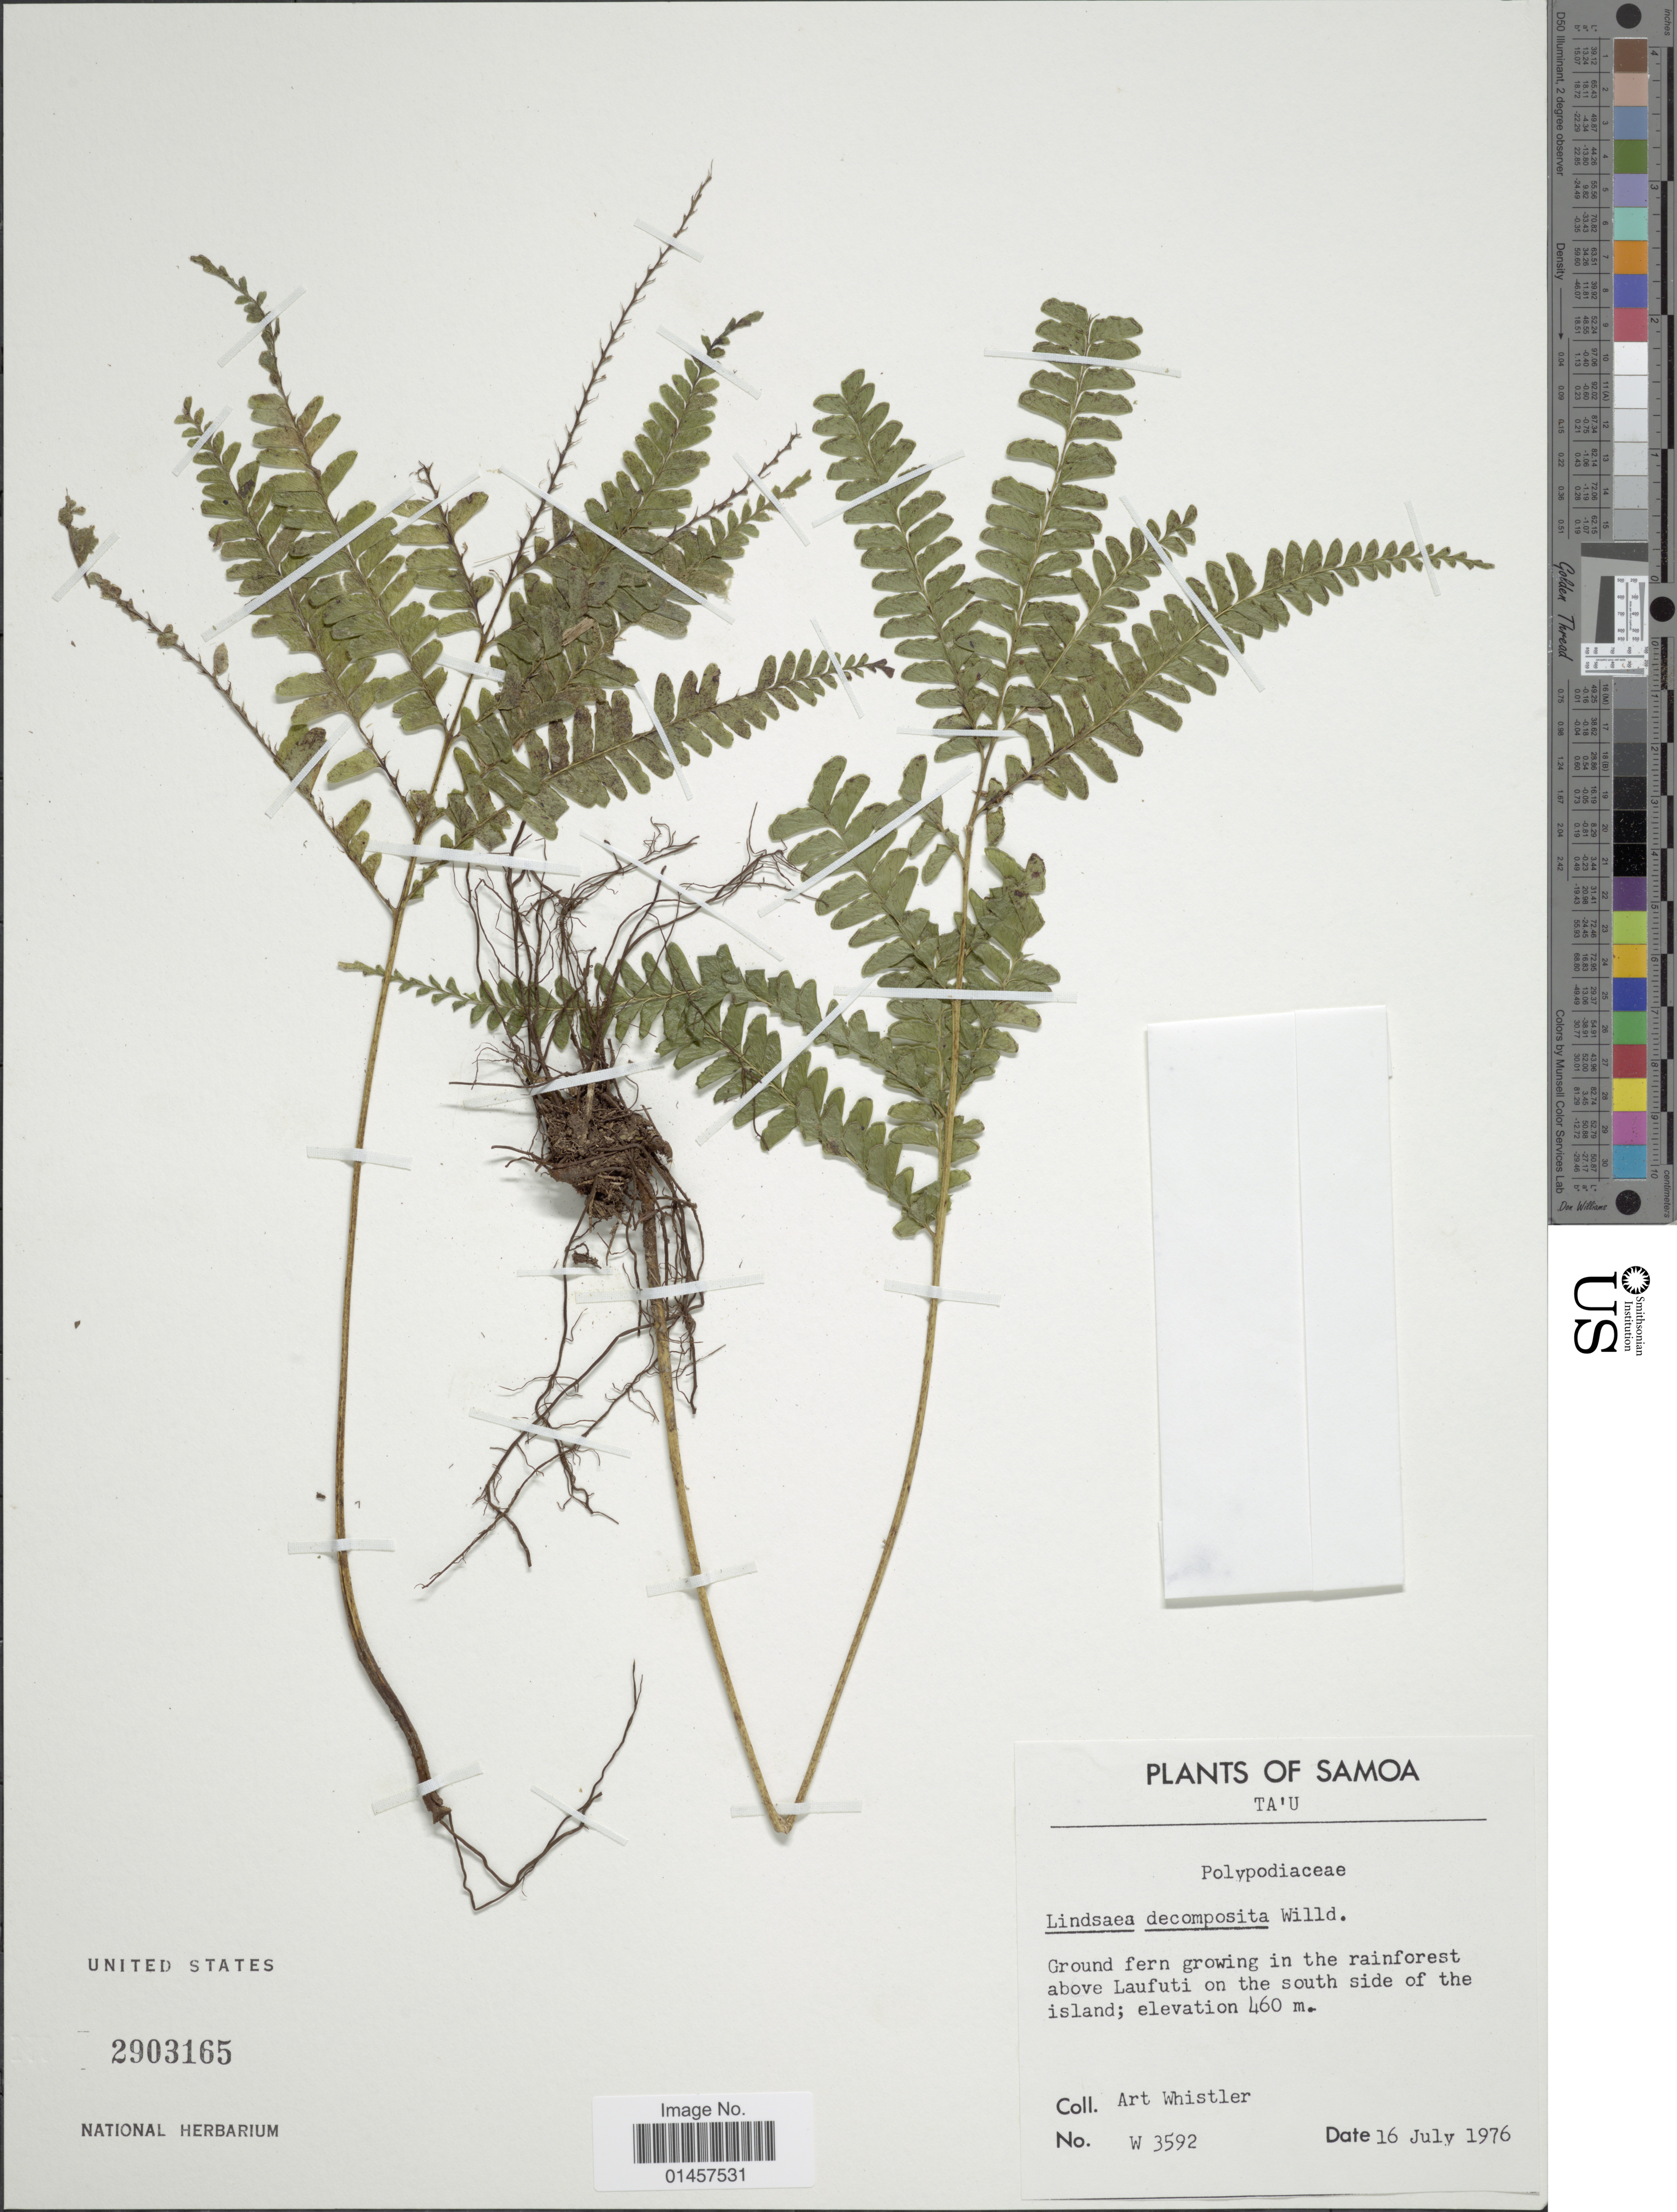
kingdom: Plantae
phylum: Tracheophyta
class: Polypodiopsida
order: Polypodiales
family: Lindsaeaceae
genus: Nesolindsaea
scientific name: Nesolindsaea caudata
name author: (Hook.) Lehtonen & Christenh.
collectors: A. Whistler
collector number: W3592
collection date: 1976-07-16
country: Samoa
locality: Ta'u, Ground fern growing in the rainforest above Laufuti on the south side of the island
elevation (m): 460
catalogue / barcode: US 2903165